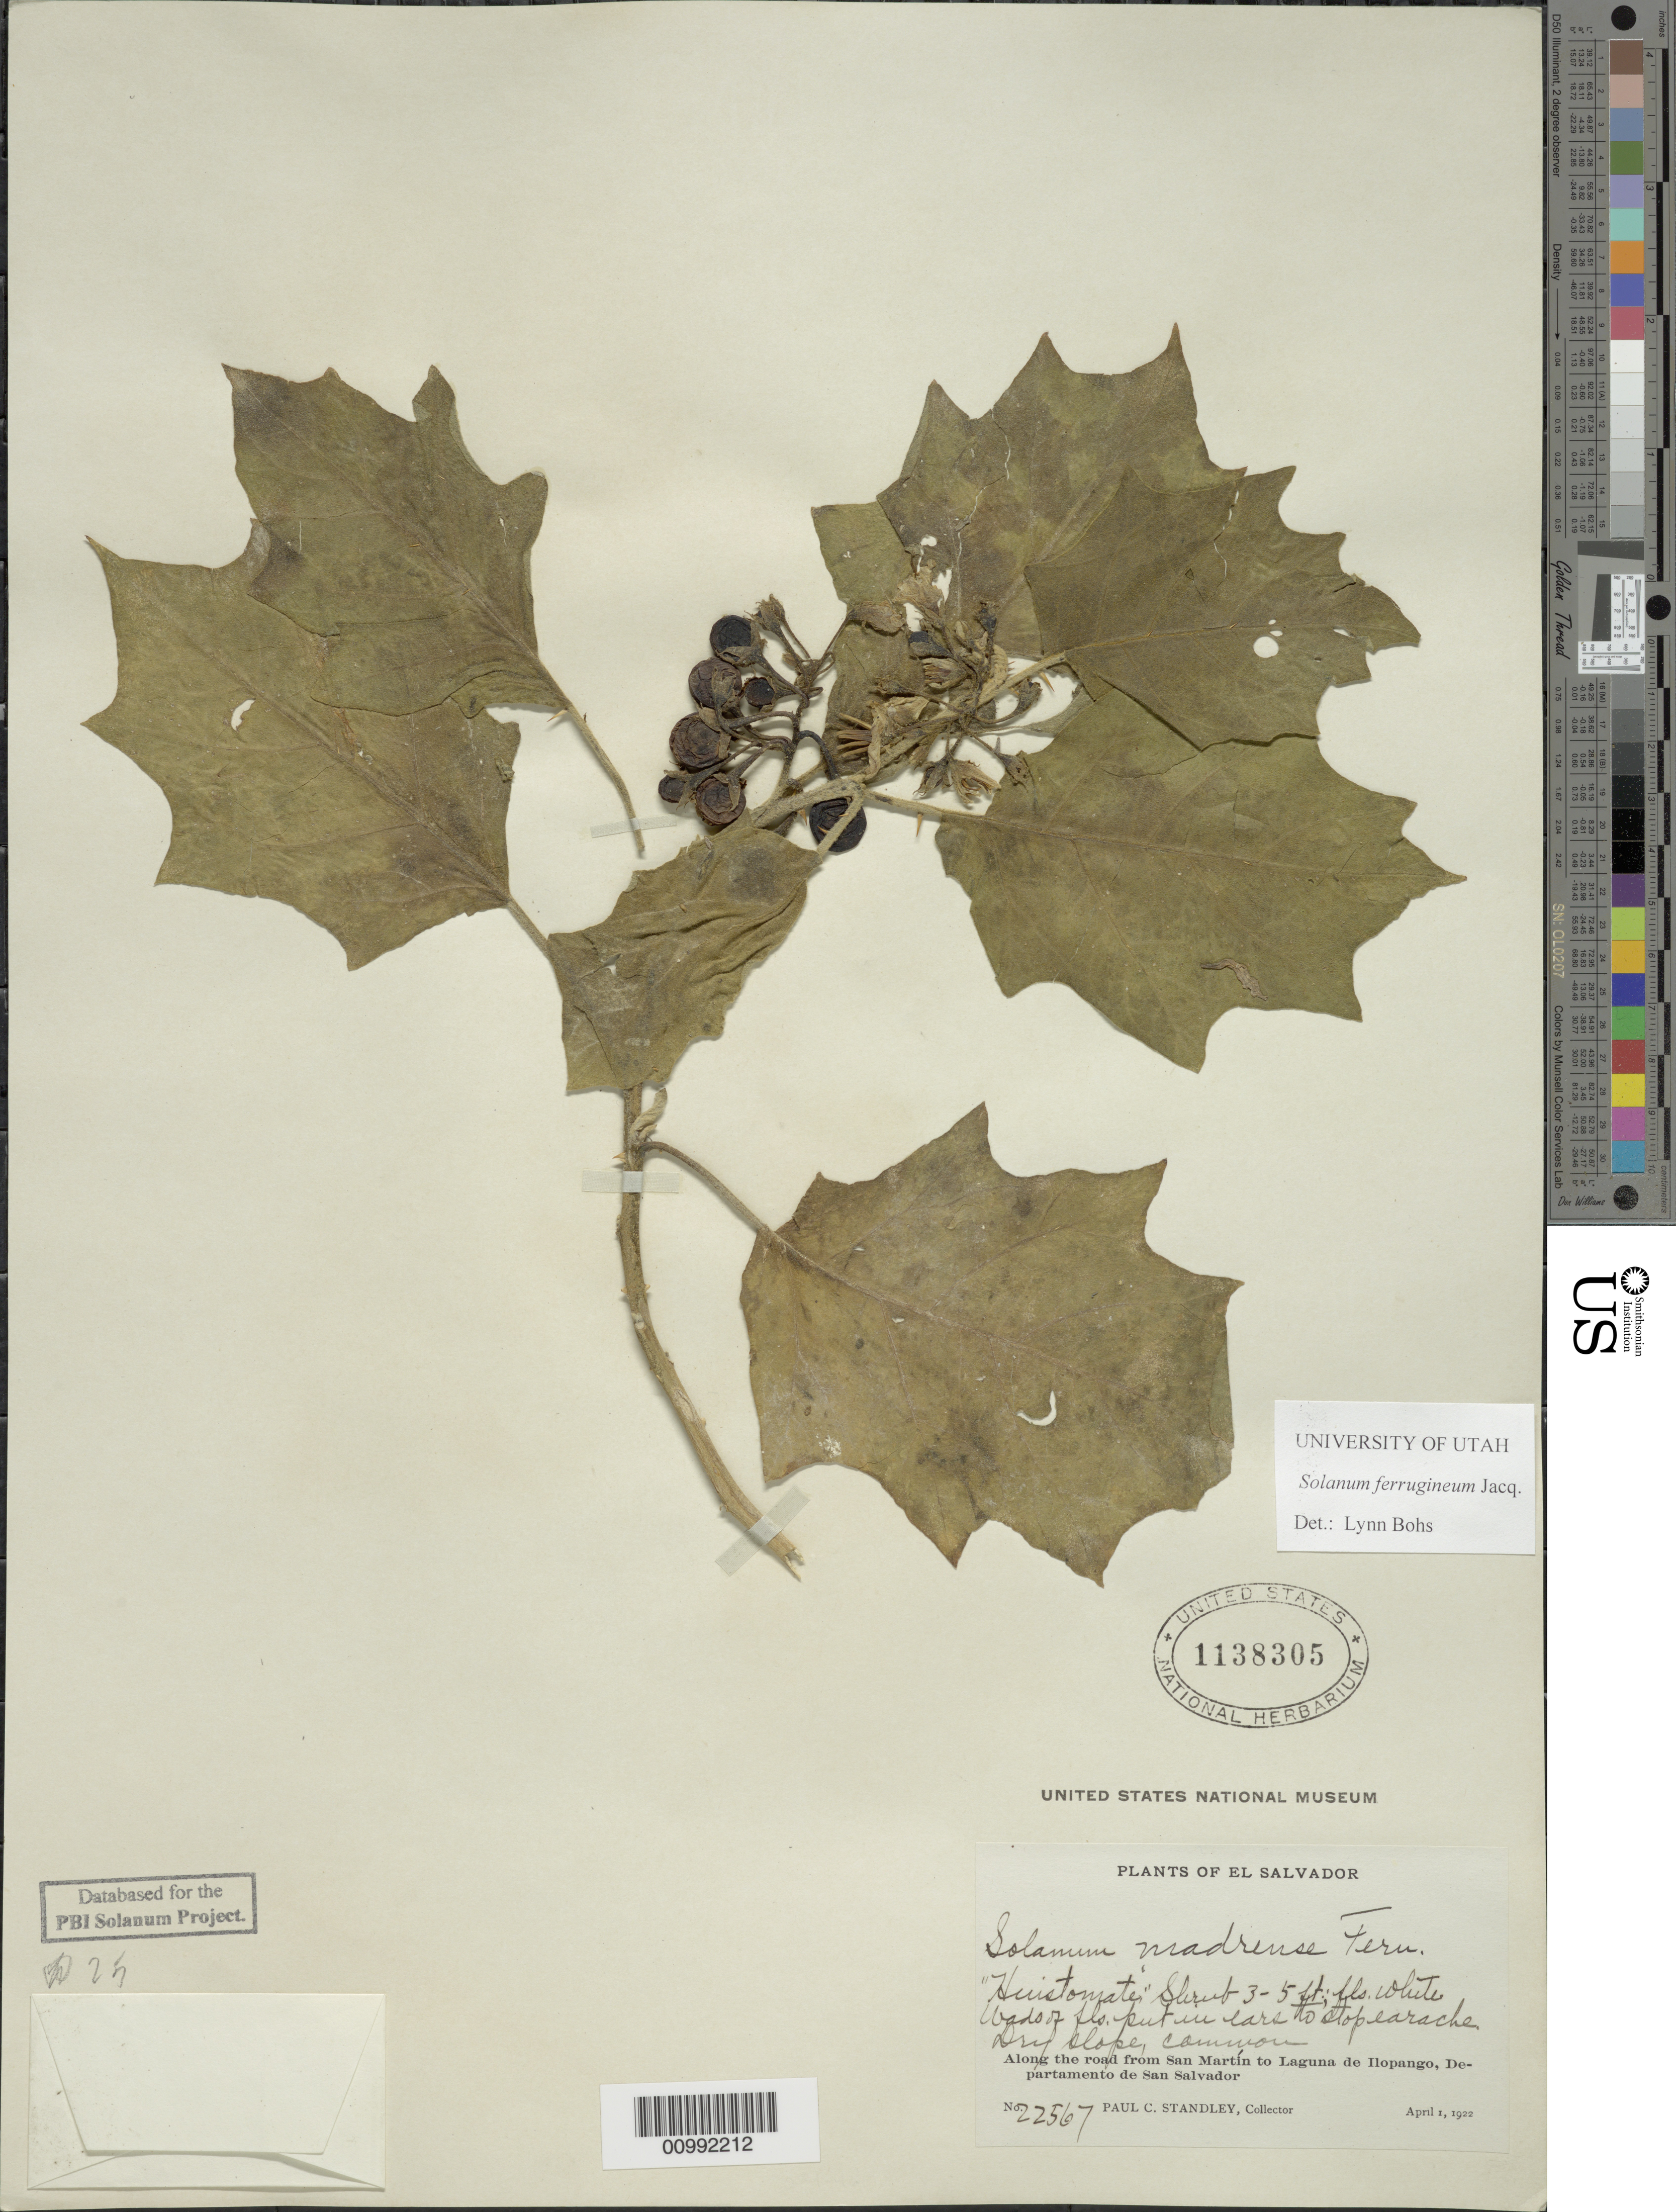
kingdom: Plantae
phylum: Tracheophyta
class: Magnoliopsida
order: Solanales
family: Solanaceae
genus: Solanum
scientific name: Solanum loxophyllum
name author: Bitter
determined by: Tepe, E. J., (UT)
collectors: C. H. Dodson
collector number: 5543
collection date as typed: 8 Jun 1974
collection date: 1974-06-08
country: Ecuador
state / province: Los Rios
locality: Río Palenque Biological Station, km 56 on the Quevedo-Sto. Domingo Rd.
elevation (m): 150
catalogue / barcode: US 2747913